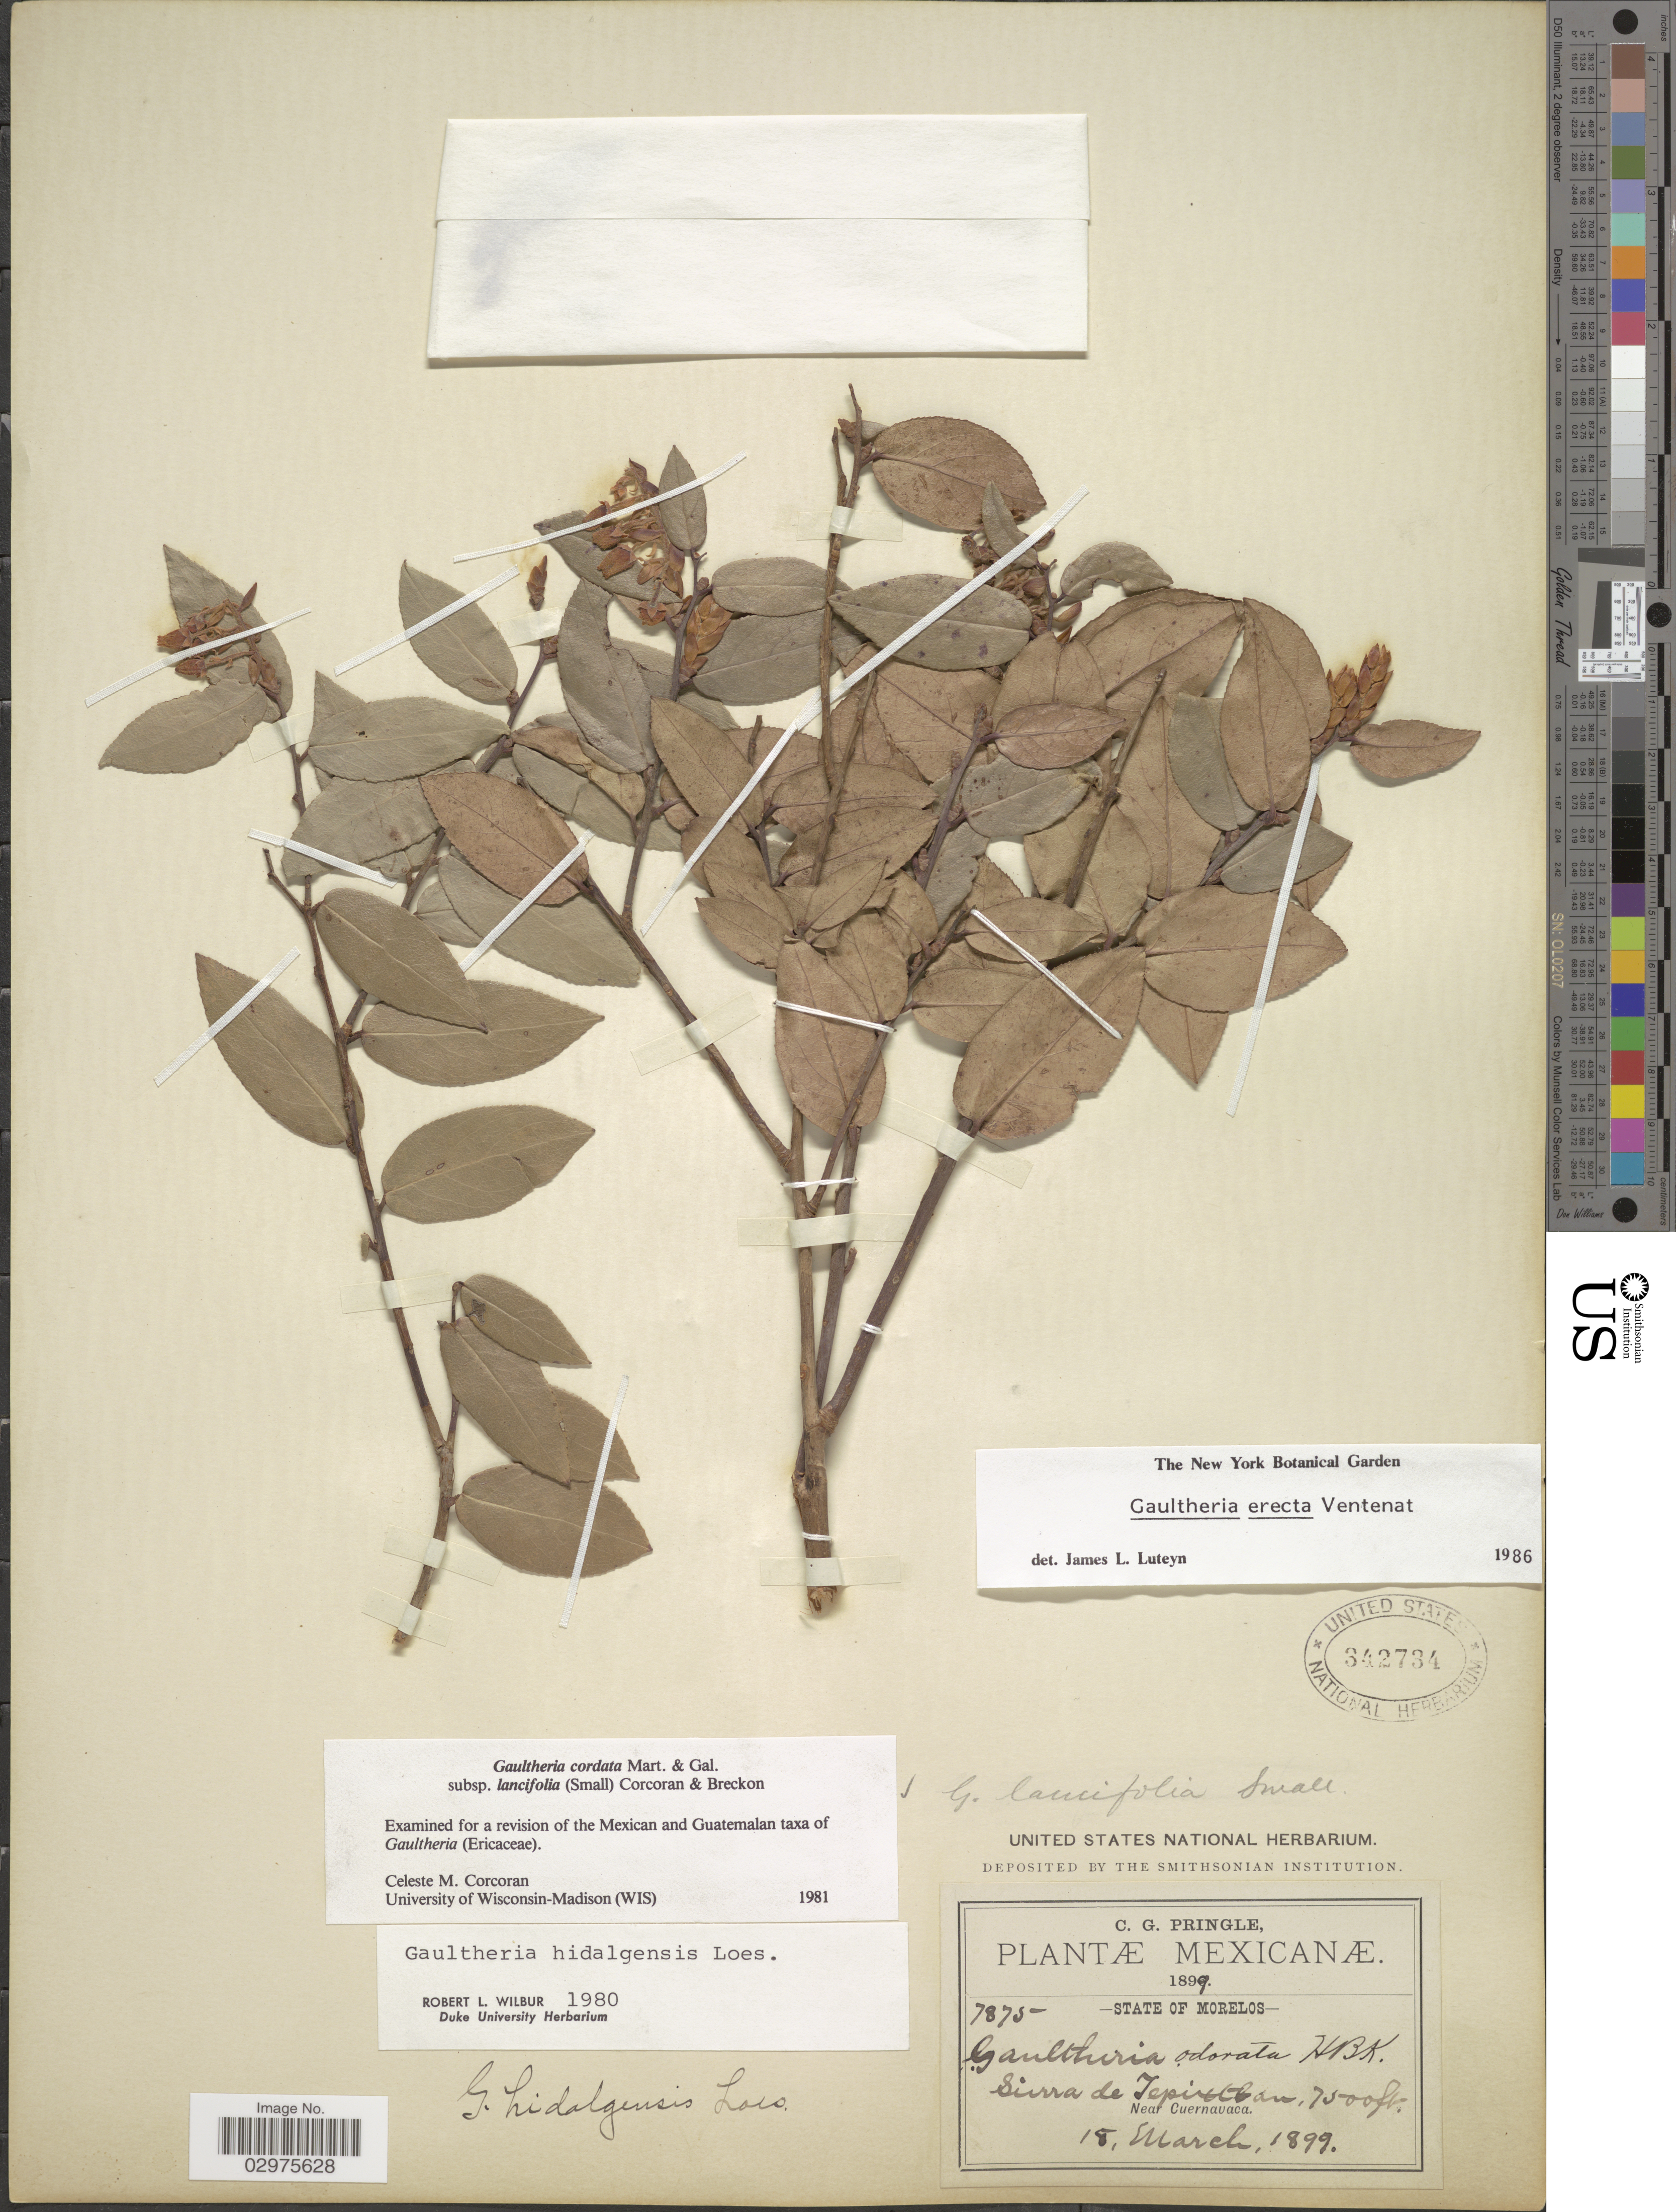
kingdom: Plantae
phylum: Tracheophyta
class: Magnoliopsida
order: Ericales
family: Ericaceae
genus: Gaultheria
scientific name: Gaultheria erecta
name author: Vent.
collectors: C. G. Pringle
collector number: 7875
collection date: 1899-03-18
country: Mexico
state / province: Morelos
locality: Sierra de Tepoztlan. Near Cuernavaca.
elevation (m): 2286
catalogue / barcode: US 342734